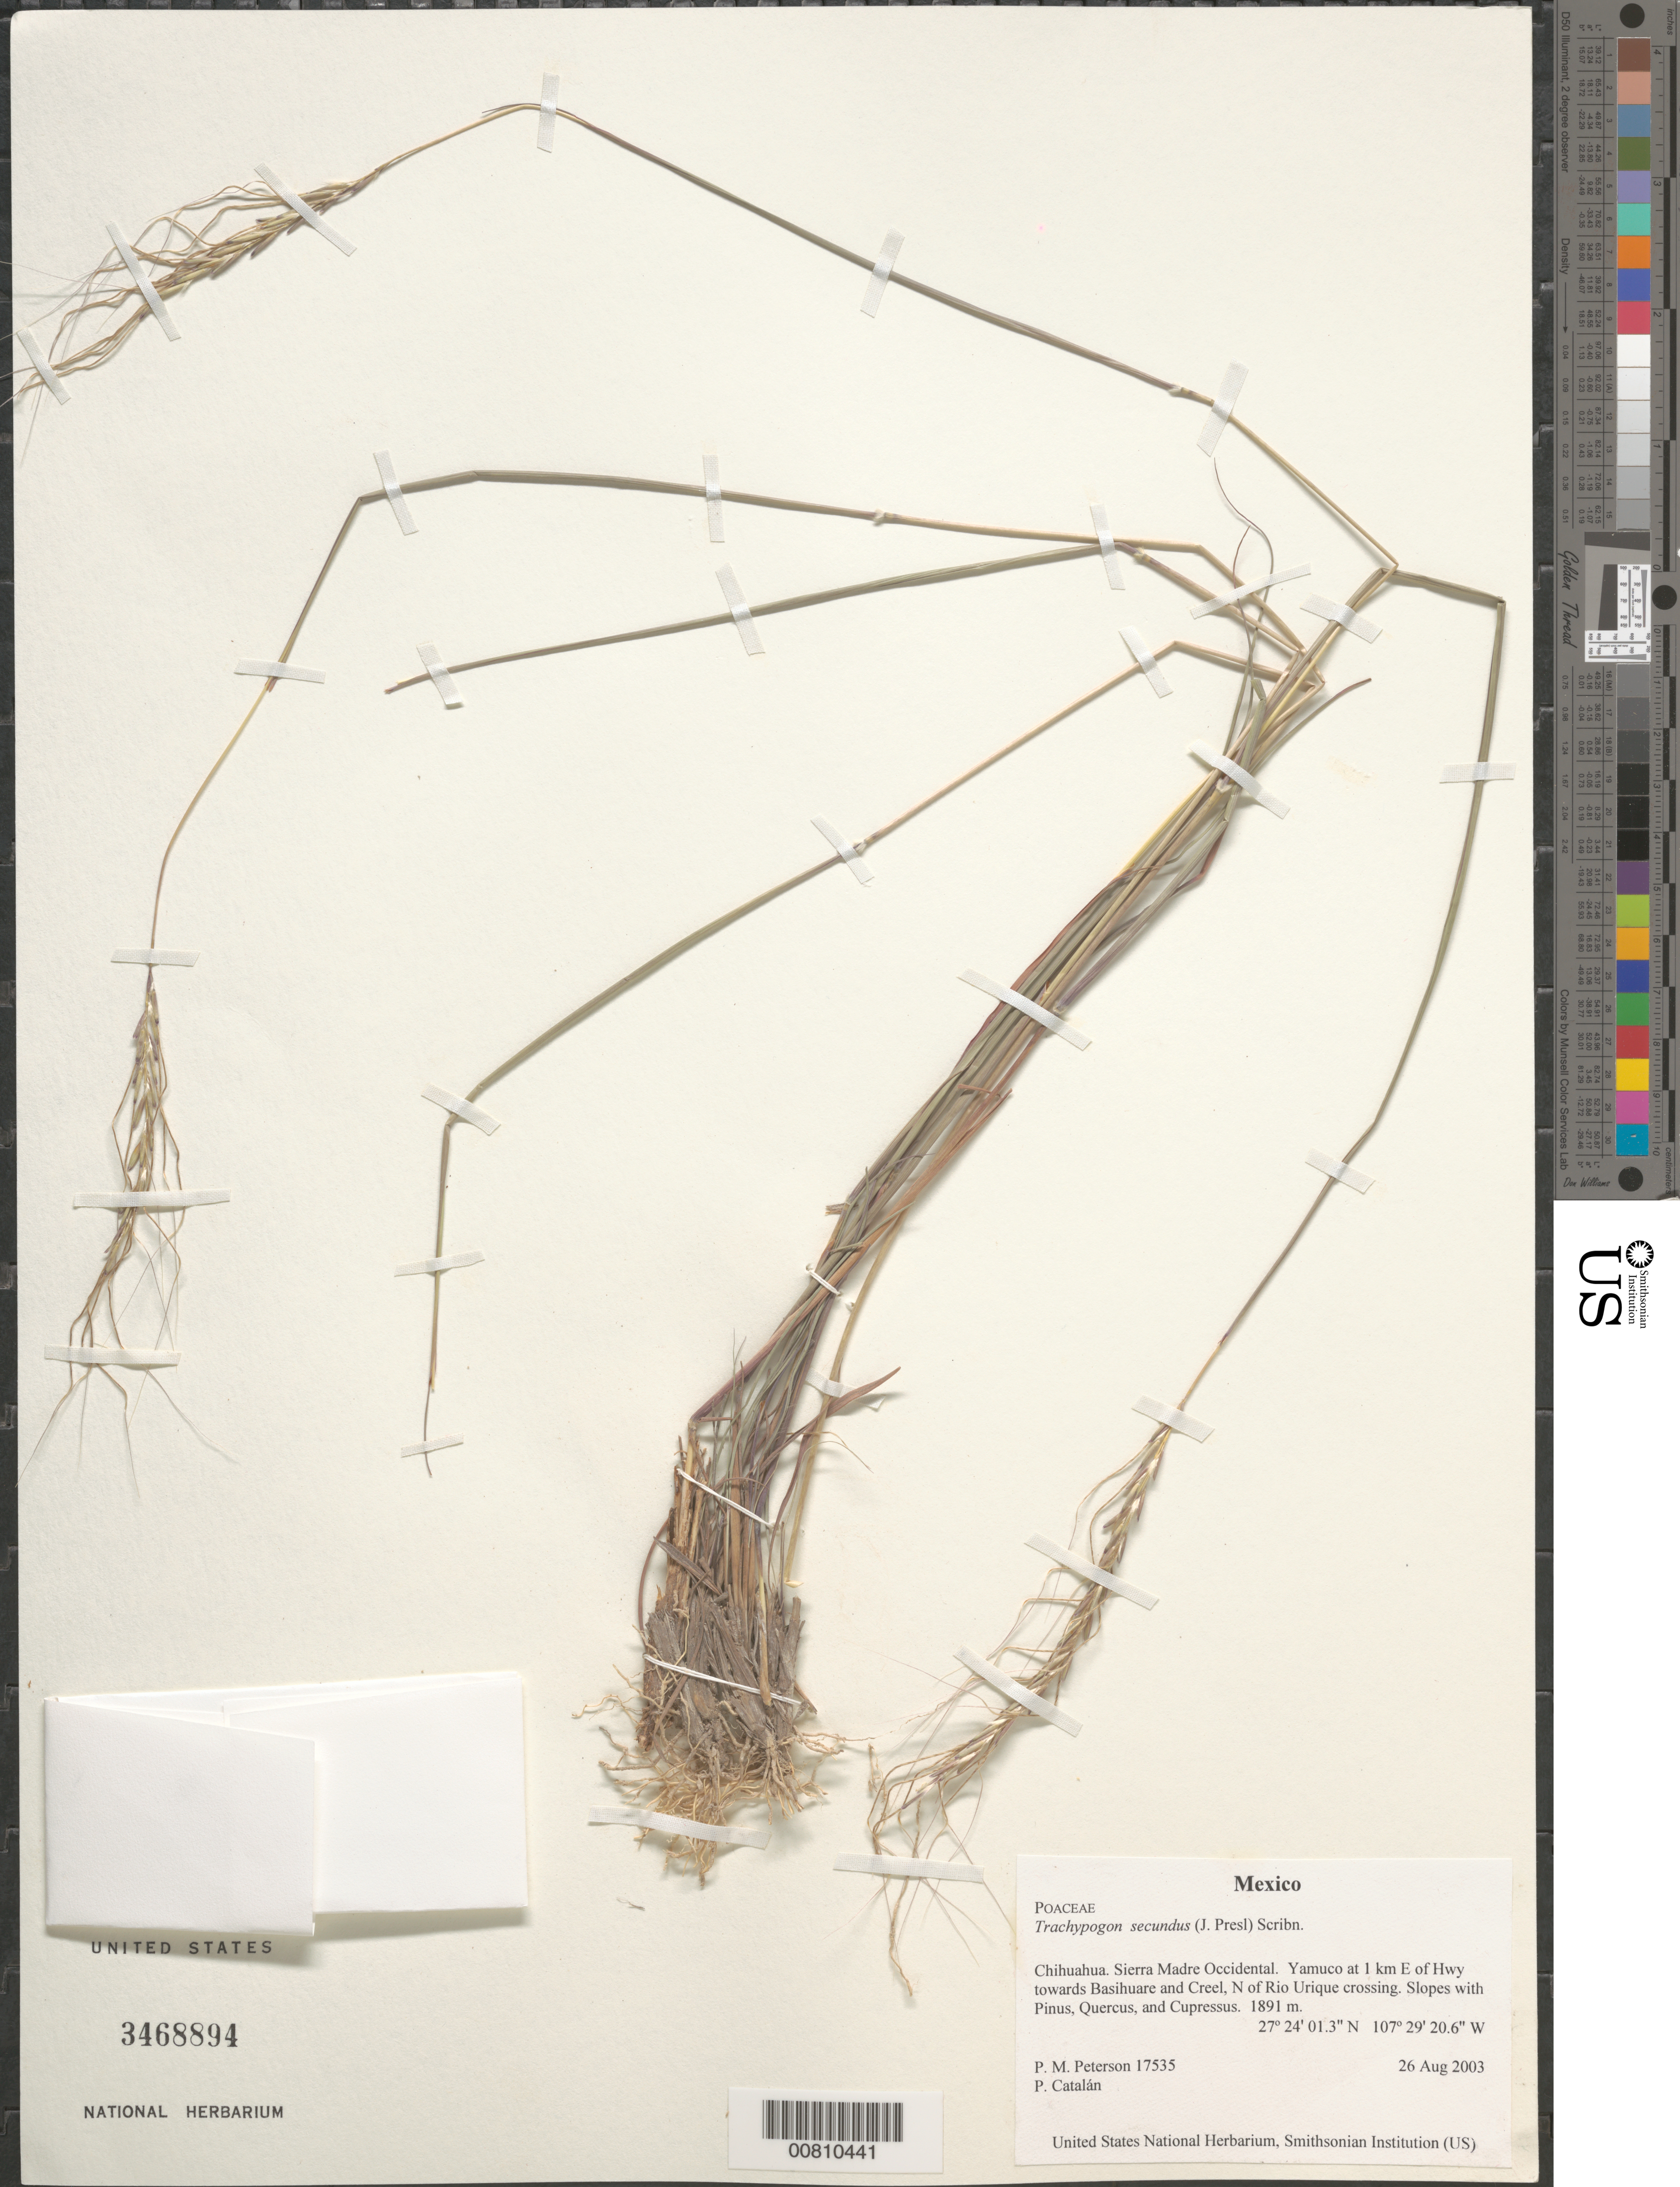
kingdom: Plantae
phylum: Tracheophyta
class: Liliopsida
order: Poales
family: Poaceae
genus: Trachypogon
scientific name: Trachypogon secundus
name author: (J. Presl) Scribn.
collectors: P. M. Peterson & P. Catalán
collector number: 17535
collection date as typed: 26 Aug 2003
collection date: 2003-08-26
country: Mexico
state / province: Chihuahua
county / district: Sierra Madre Occidental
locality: Yamuco at 1 km E of Hwy towards Basihuare and Creel, N of Rio Urique crossing. Slopes with Pinus, Quercus, and Cupressus.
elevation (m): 1891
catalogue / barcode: US 3468894